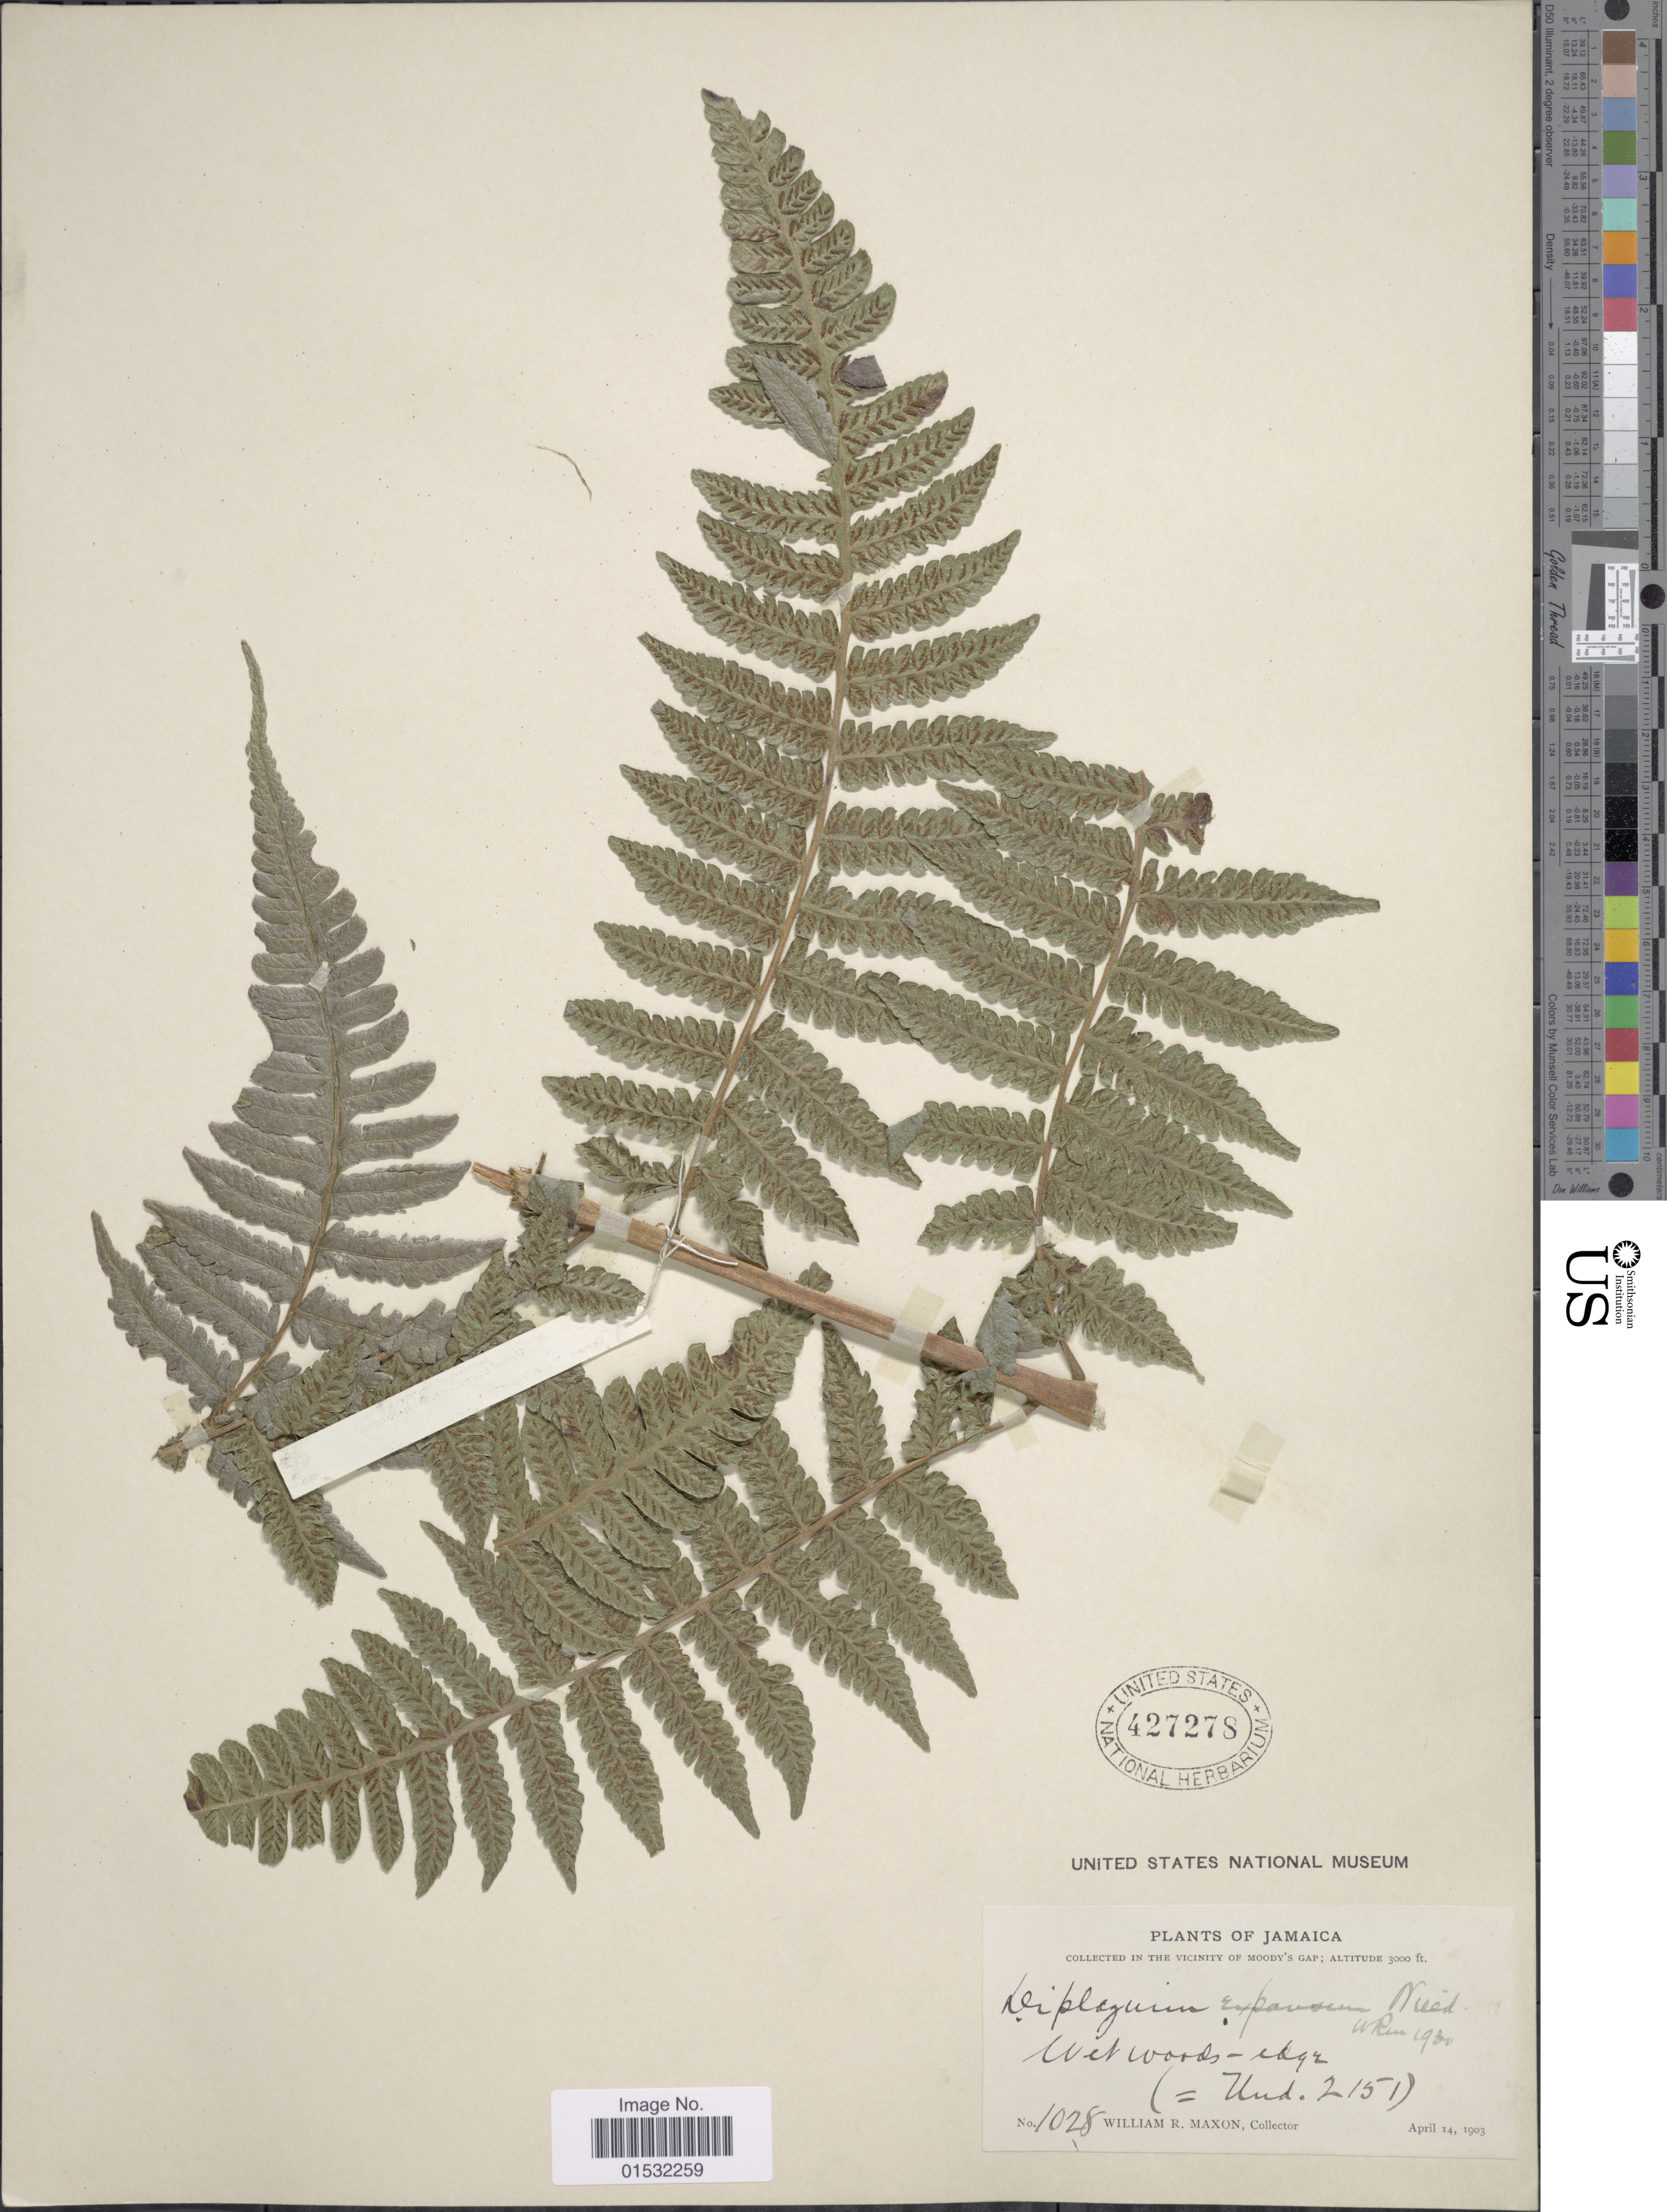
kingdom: Plantae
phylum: Tracheophyta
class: Polypodiopsida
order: Polypodiales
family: Athyriaceae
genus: Diplazium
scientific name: Diplazium expansum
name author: Willd.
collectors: W. R. Maxon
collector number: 1028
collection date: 1903-04-14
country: Jamaica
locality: The vicinity of Moody's Gap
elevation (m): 914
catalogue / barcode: US 427278